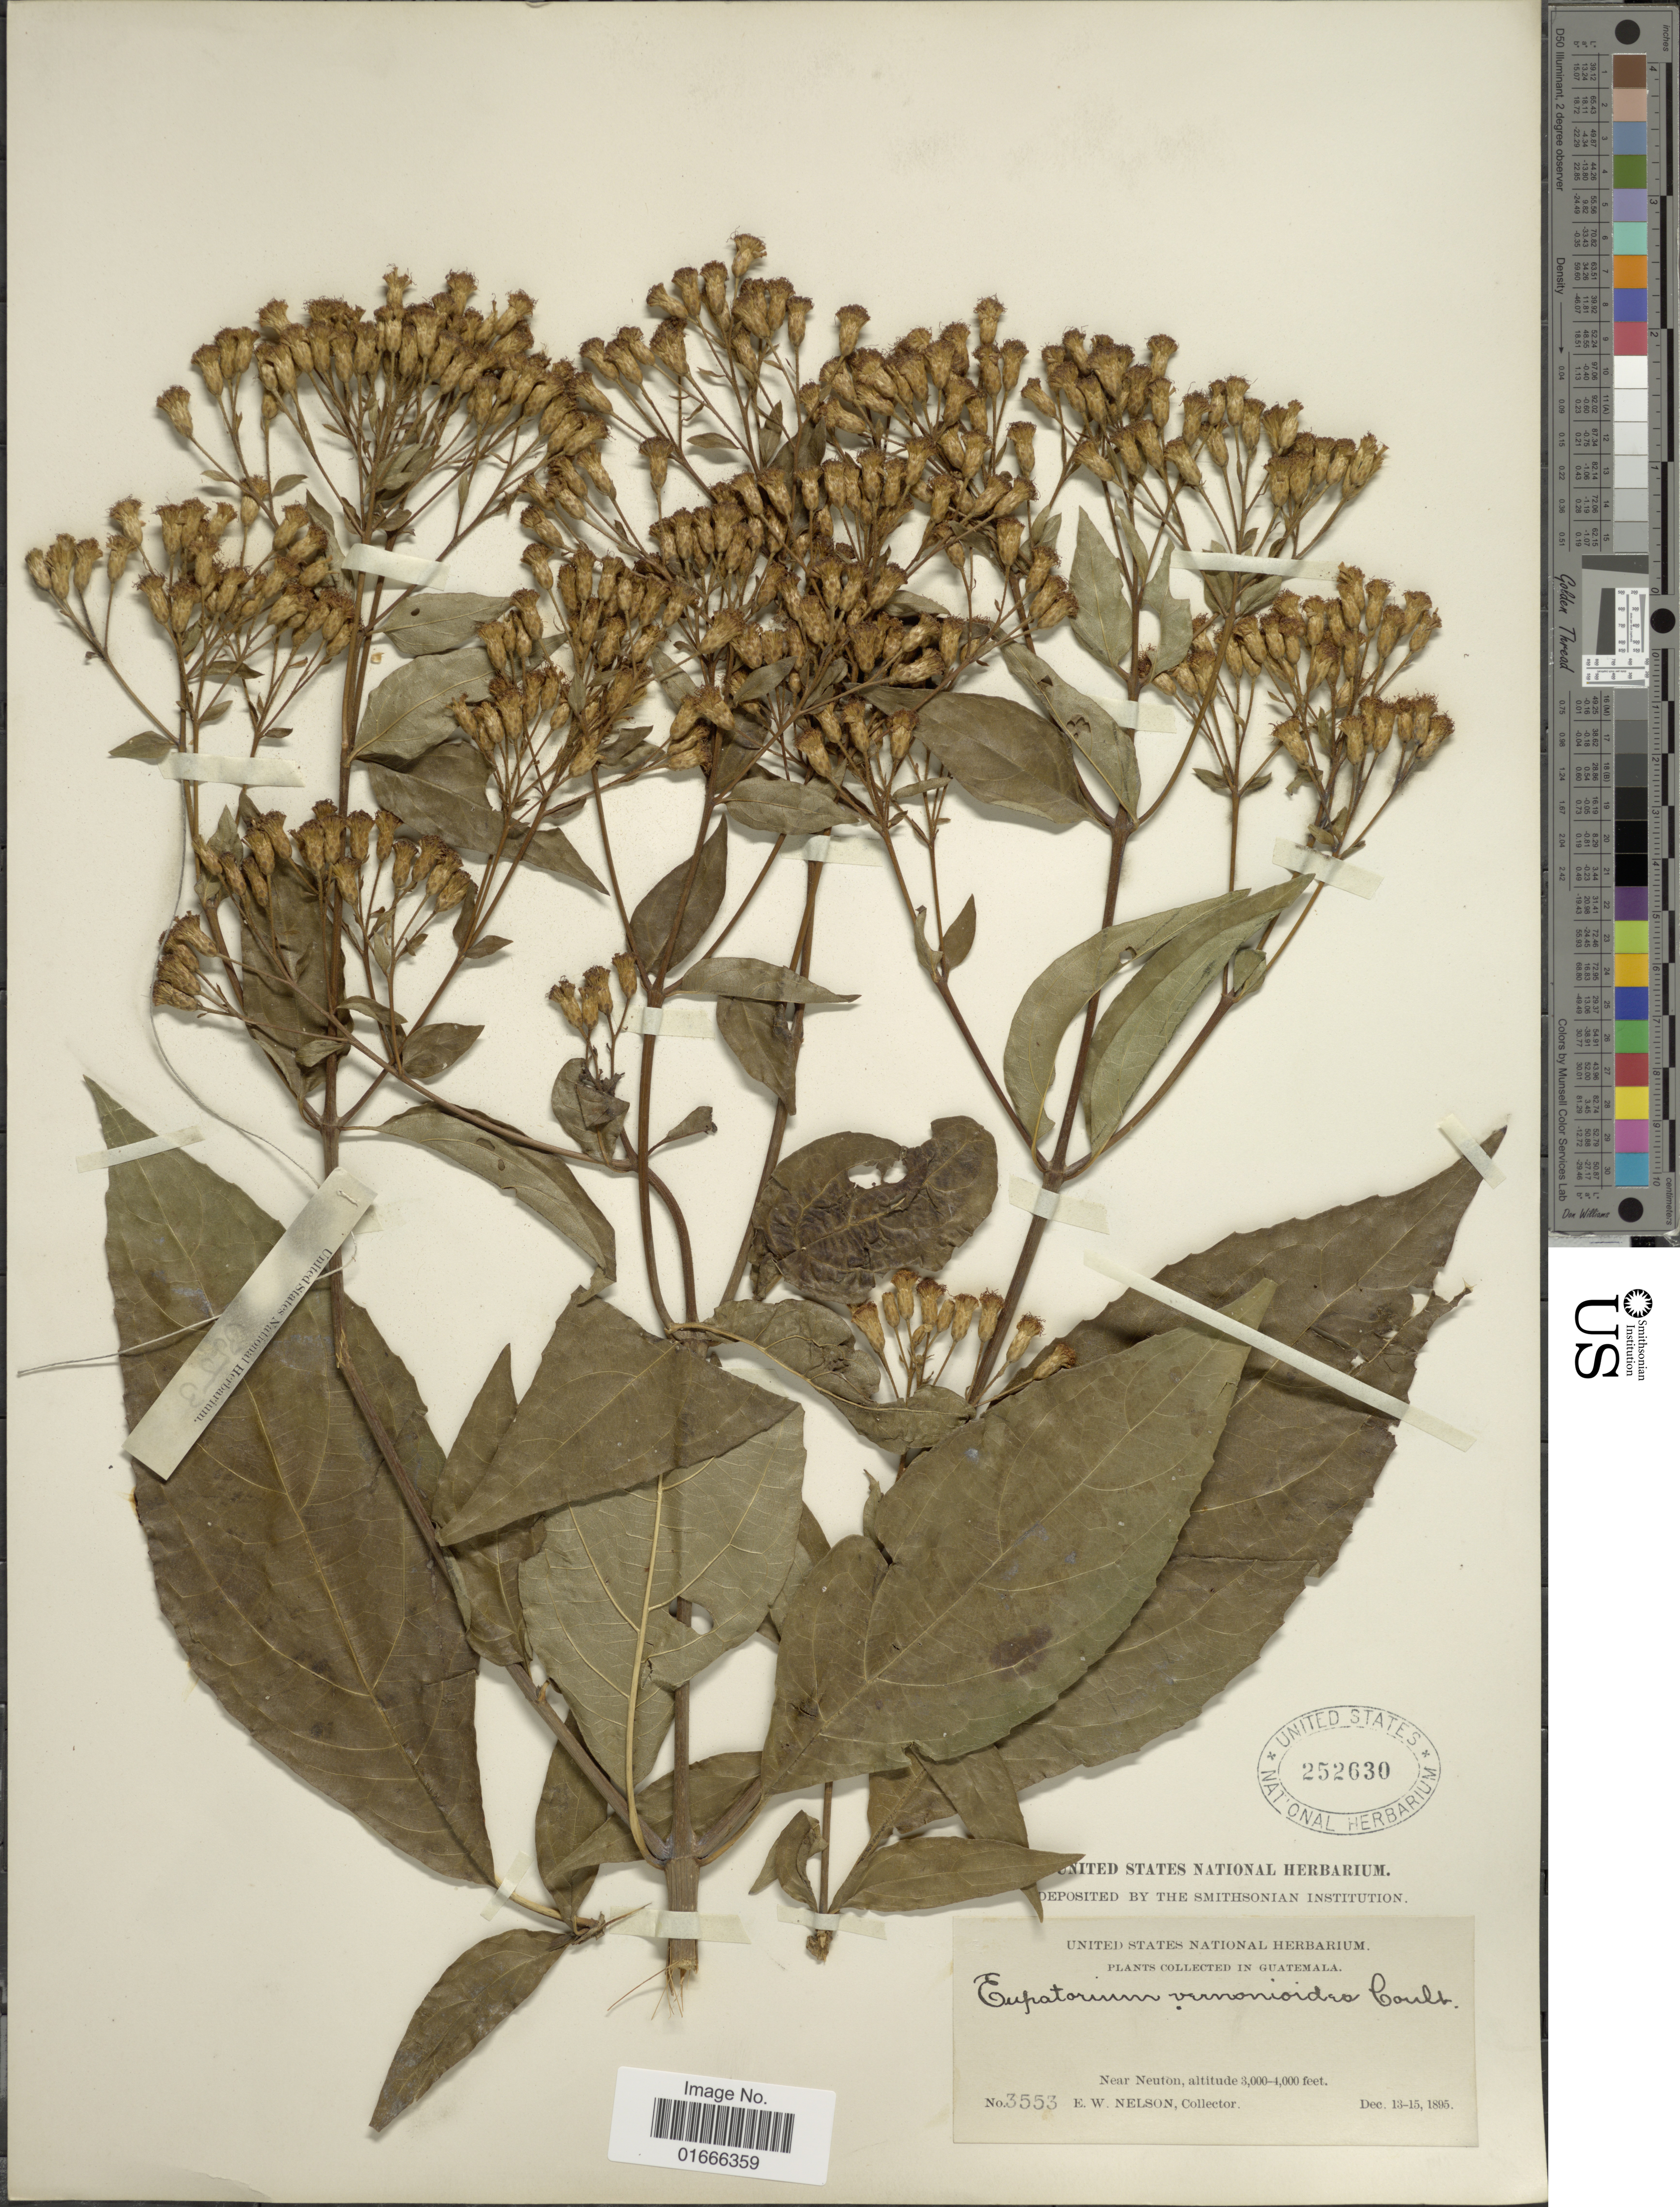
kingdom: Plantae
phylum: Tracheophyta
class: Magnoliopsida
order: Asterales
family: Asteraceae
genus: Chromolaena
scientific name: Chromolaena vernonioides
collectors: E. W. Nelson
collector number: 3553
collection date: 1895-12-13/1895-12-15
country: Guatemala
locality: Near Neuton.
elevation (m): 914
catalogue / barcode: US 252630